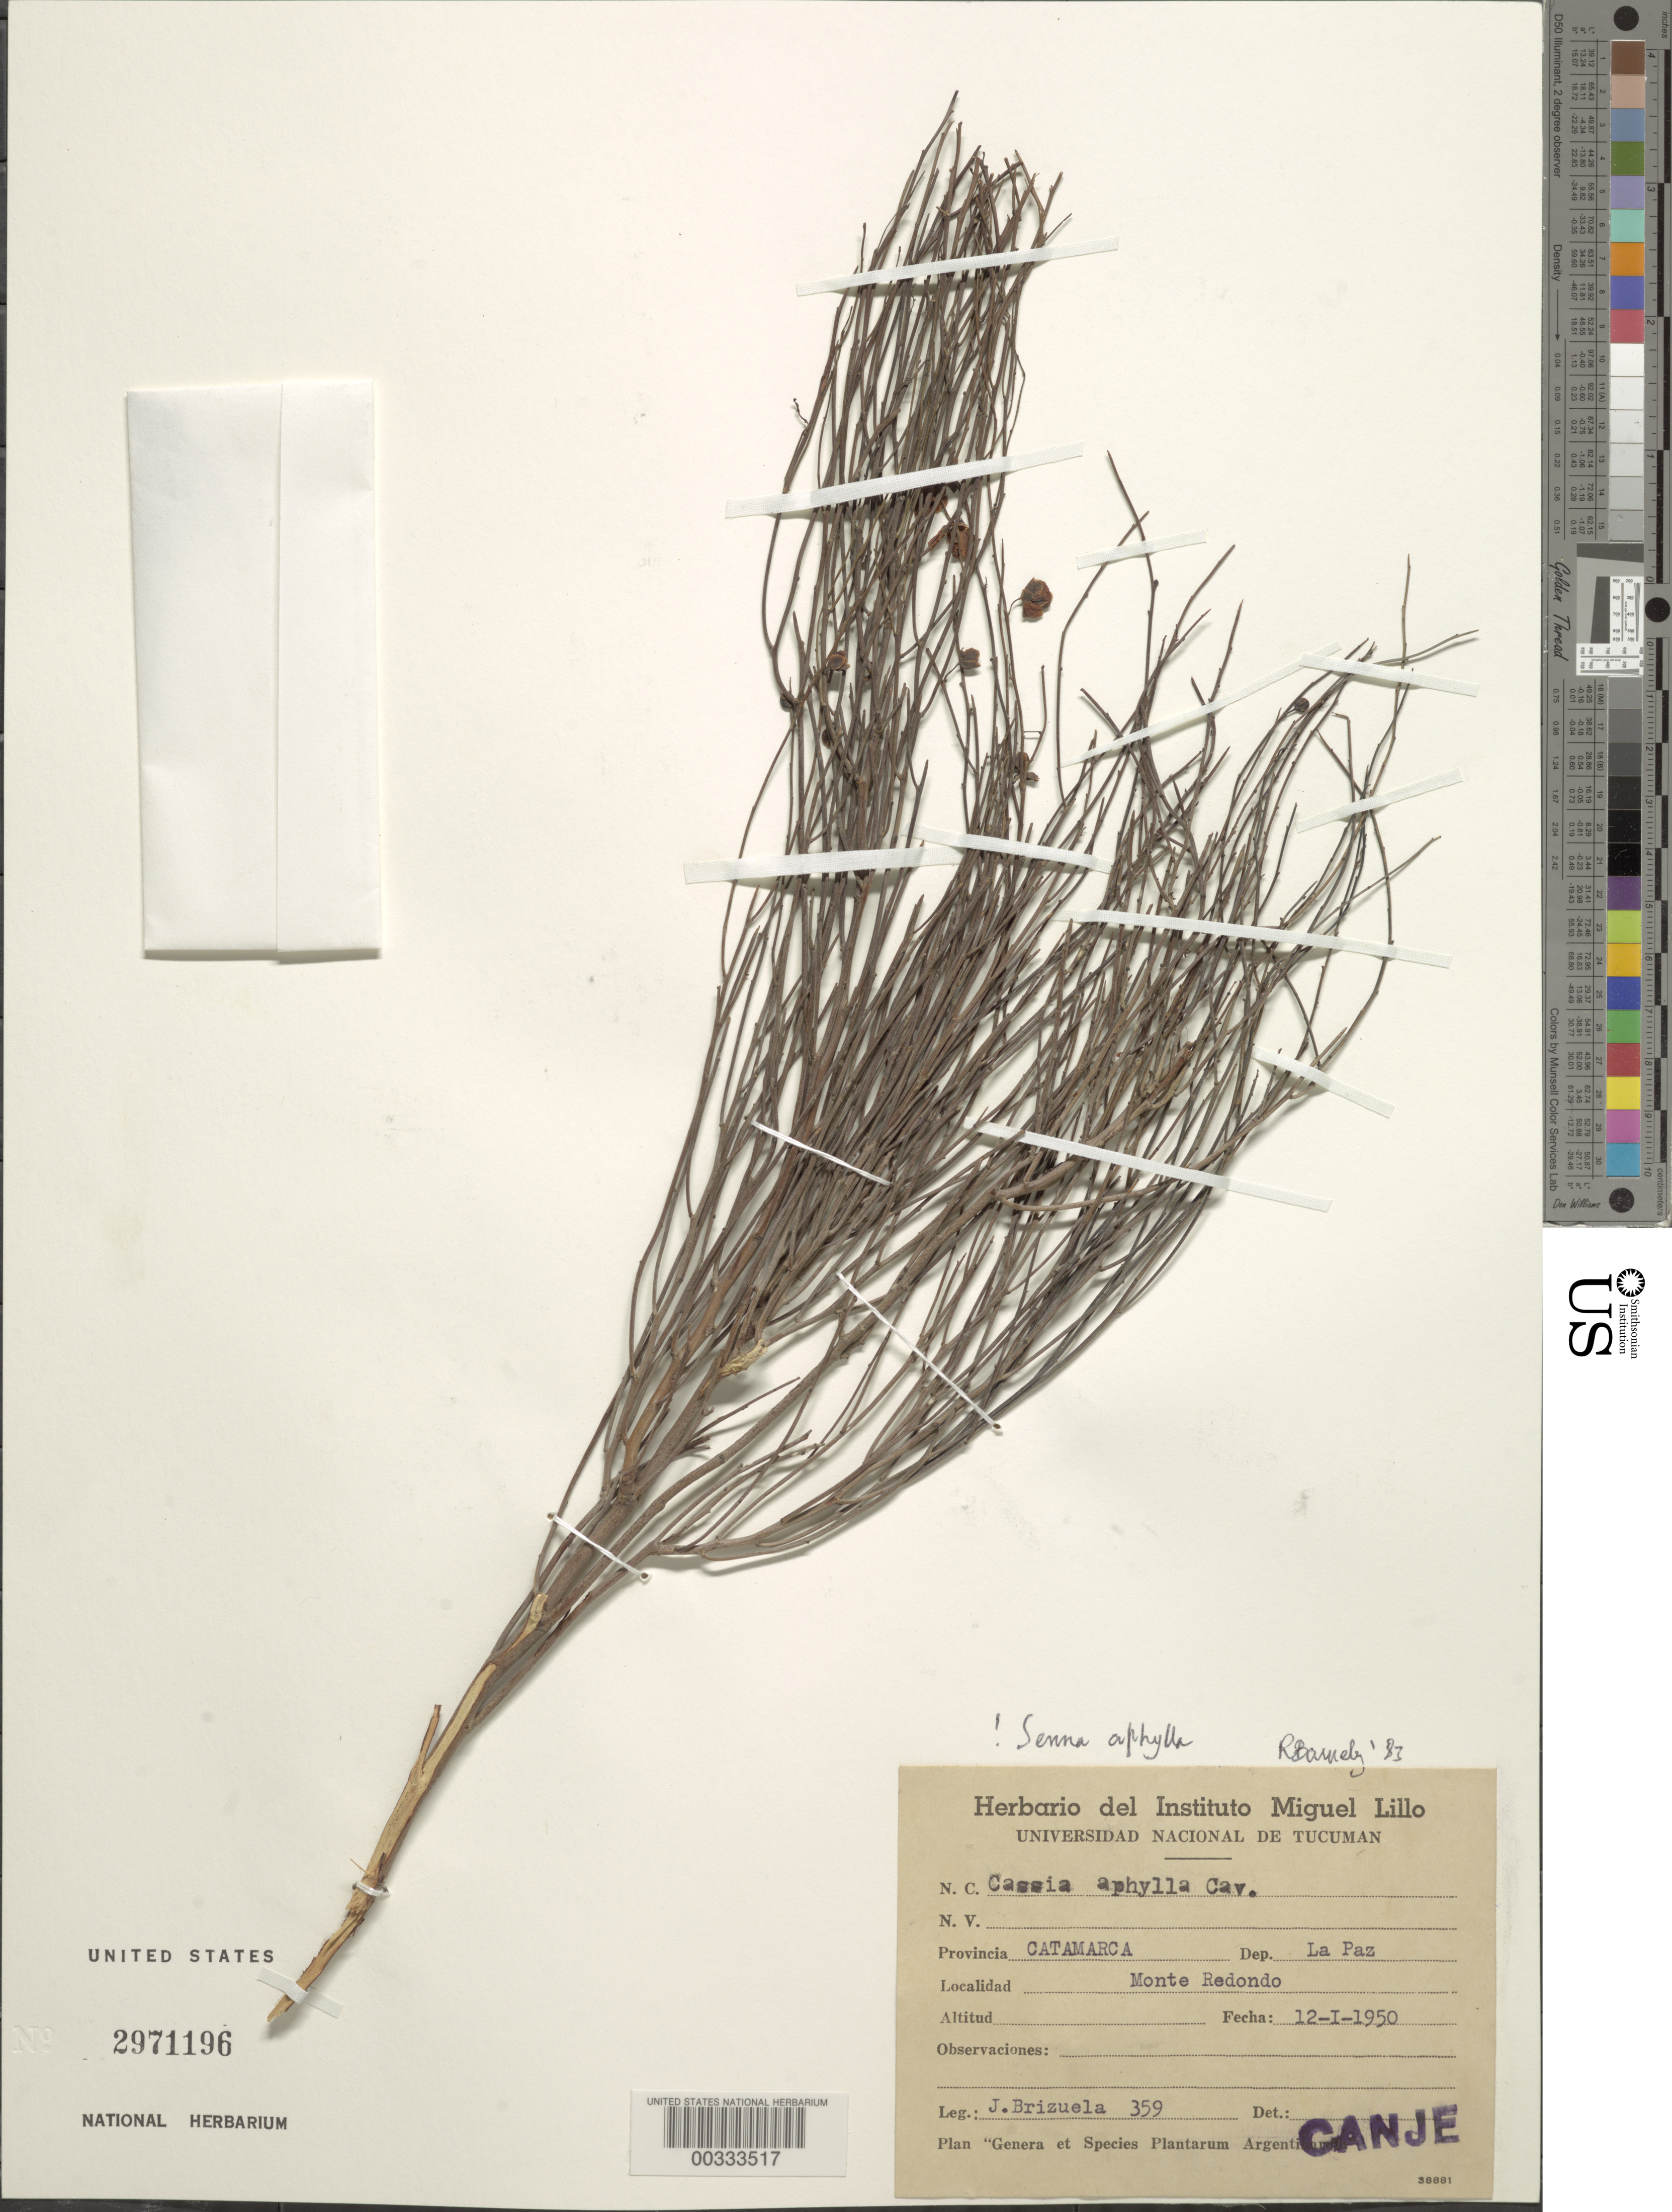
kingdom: Plantae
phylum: Tracheophyta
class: Magnoliopsida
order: Fabales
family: Fabaceae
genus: Senna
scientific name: Senna aphylla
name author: (Cav.) H.S. Irwin & Barneby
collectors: J. Brizuela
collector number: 359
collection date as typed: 12 Jan 1950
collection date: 1950-01-12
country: Argentina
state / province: Catamarca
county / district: La Paz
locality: Monte Redondo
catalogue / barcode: US 2971196